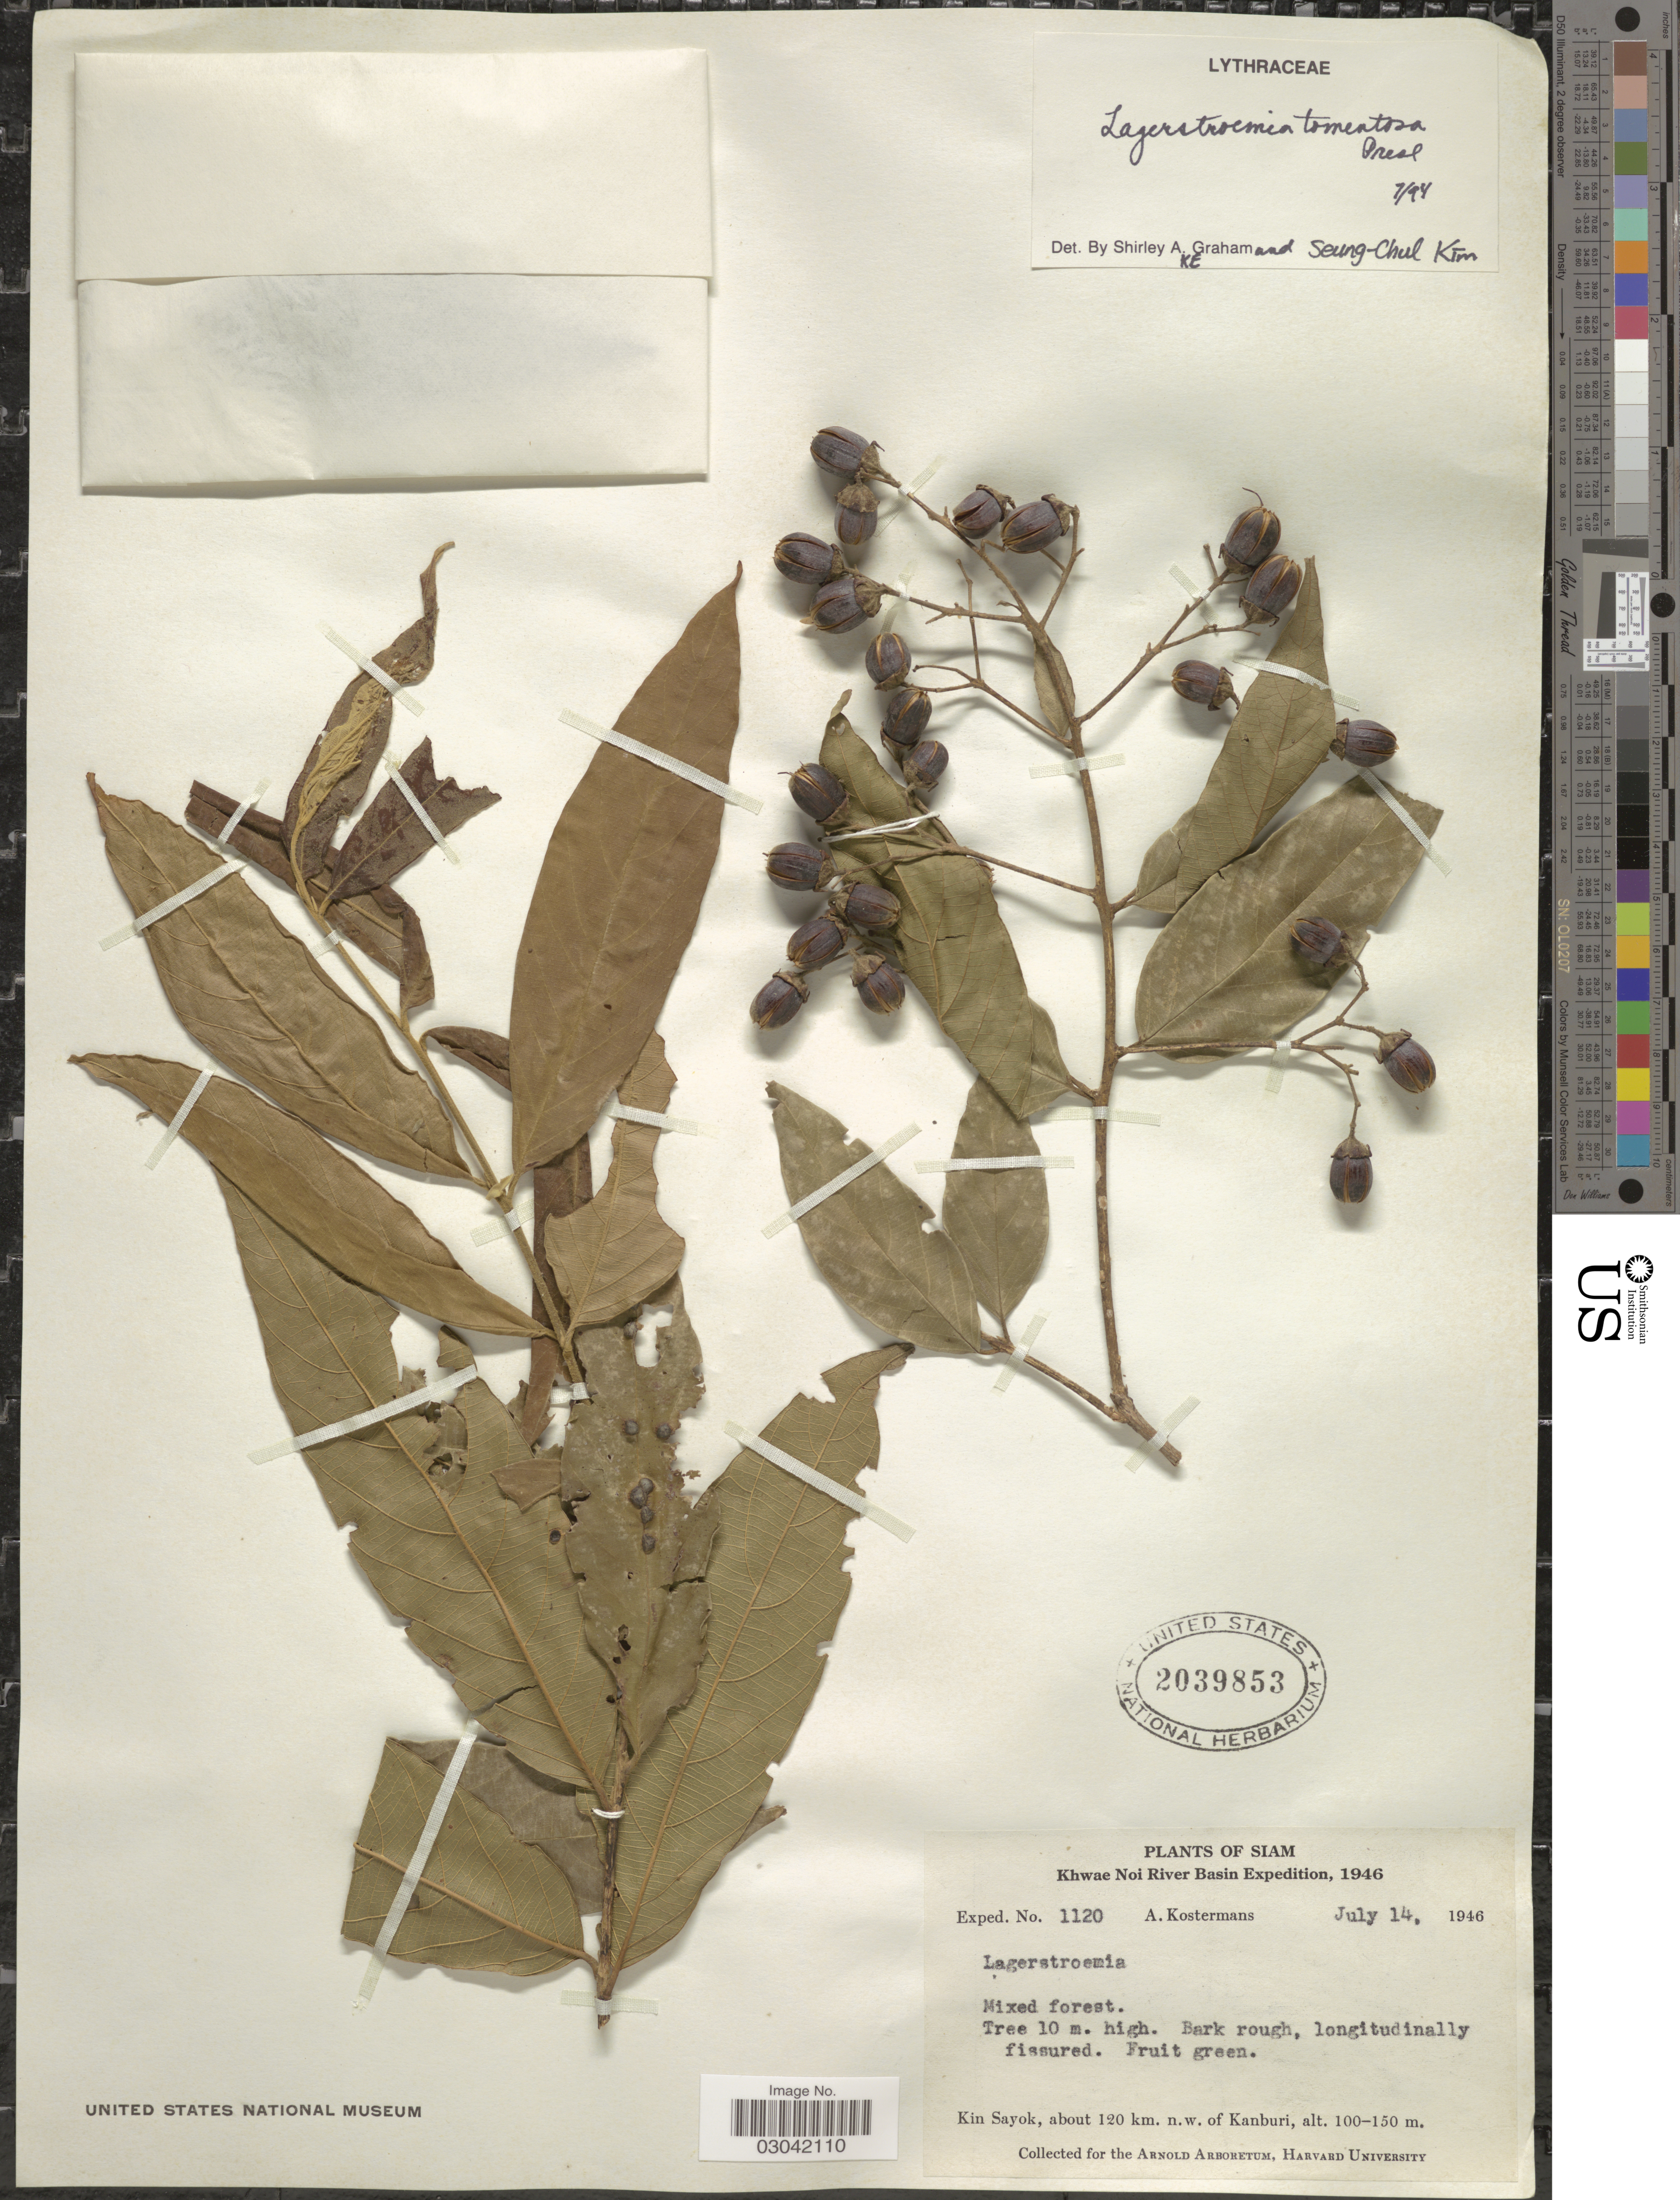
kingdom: Plantae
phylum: Tracheophyta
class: Magnoliopsida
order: Myrtales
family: Lythraceae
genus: Lagerstroemia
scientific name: Lagerstroemia tomentosa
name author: C. Presl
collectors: A. J. G. Kostermans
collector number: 1120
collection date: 1946-07-14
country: Thailand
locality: Siam. Khwae Noi River Basin. Kin Sayok, about 120 km. n.w. of Kanburi.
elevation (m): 100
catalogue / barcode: US 2039853